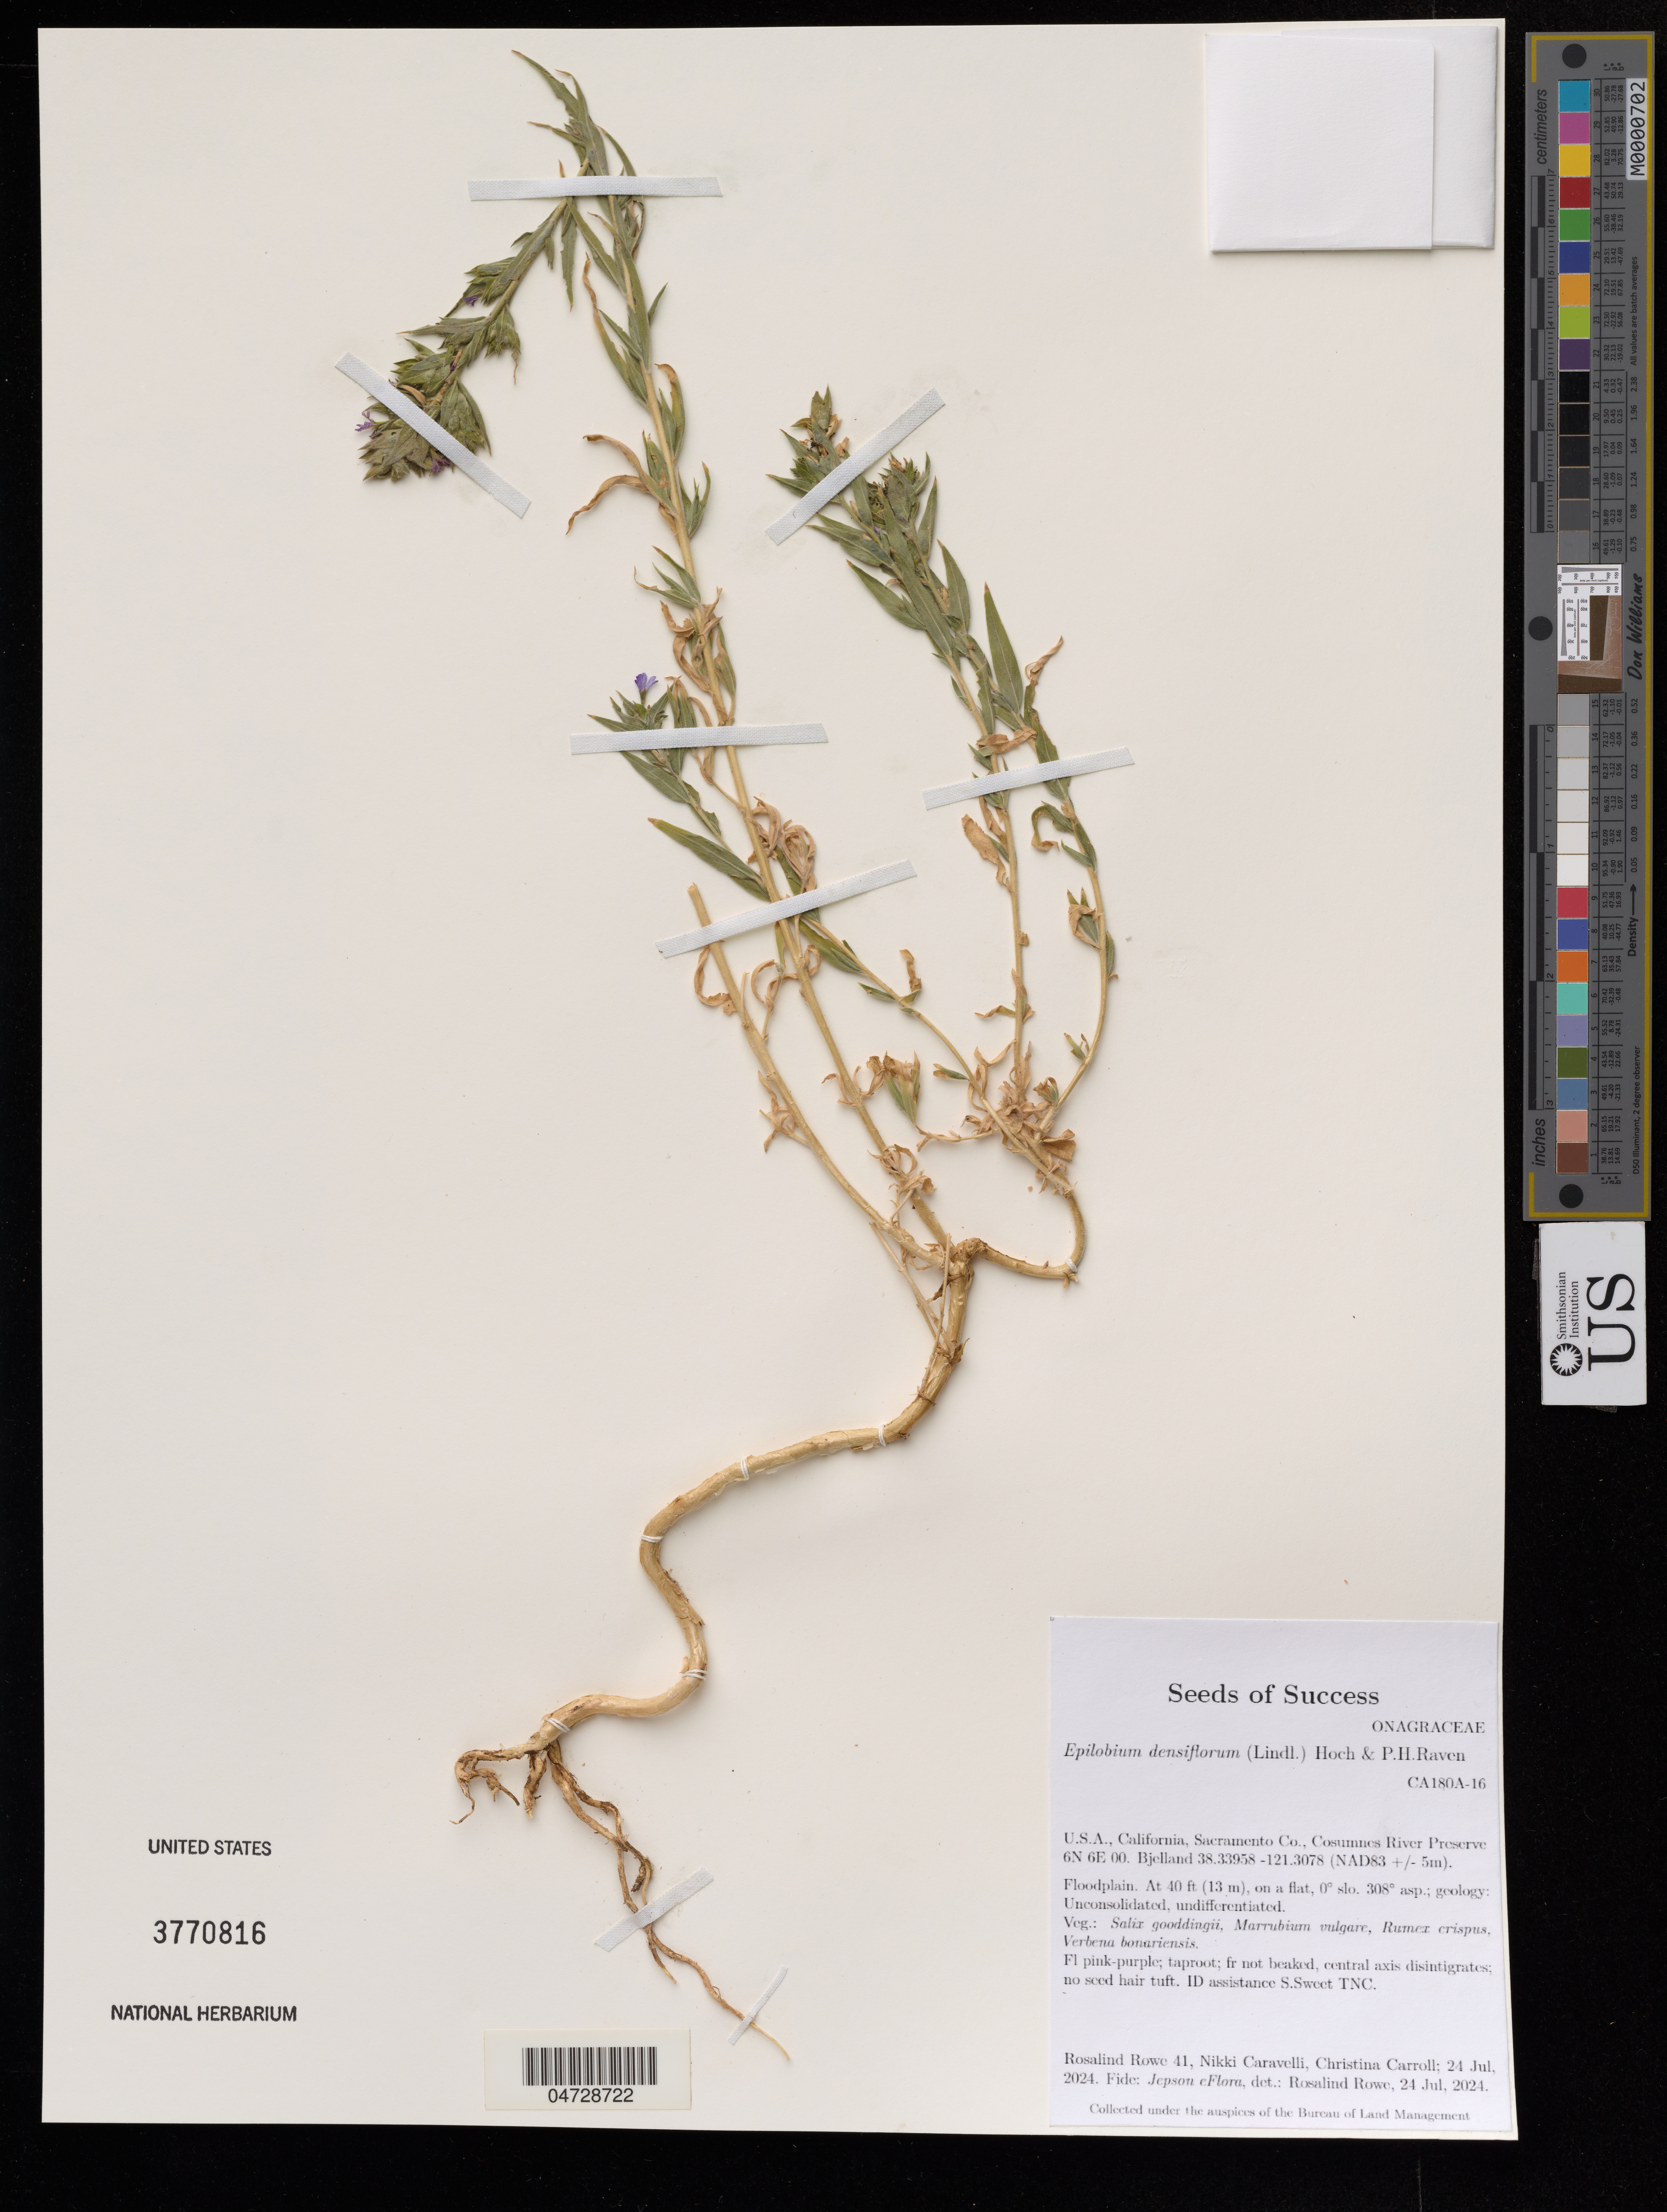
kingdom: Plantae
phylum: Tracheophyta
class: Magnoliopsida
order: Myrtales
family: Onagraceae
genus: Epilobium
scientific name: Epilobium densiflorum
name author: (Lindl.) Hoch & P.H. Raven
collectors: R. Rowe, N. Caravelli & C. Carroll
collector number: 41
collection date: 2024-07-24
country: United States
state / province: California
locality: Sacramento CO., Cosumnes River Preserve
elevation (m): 12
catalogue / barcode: US 3770816